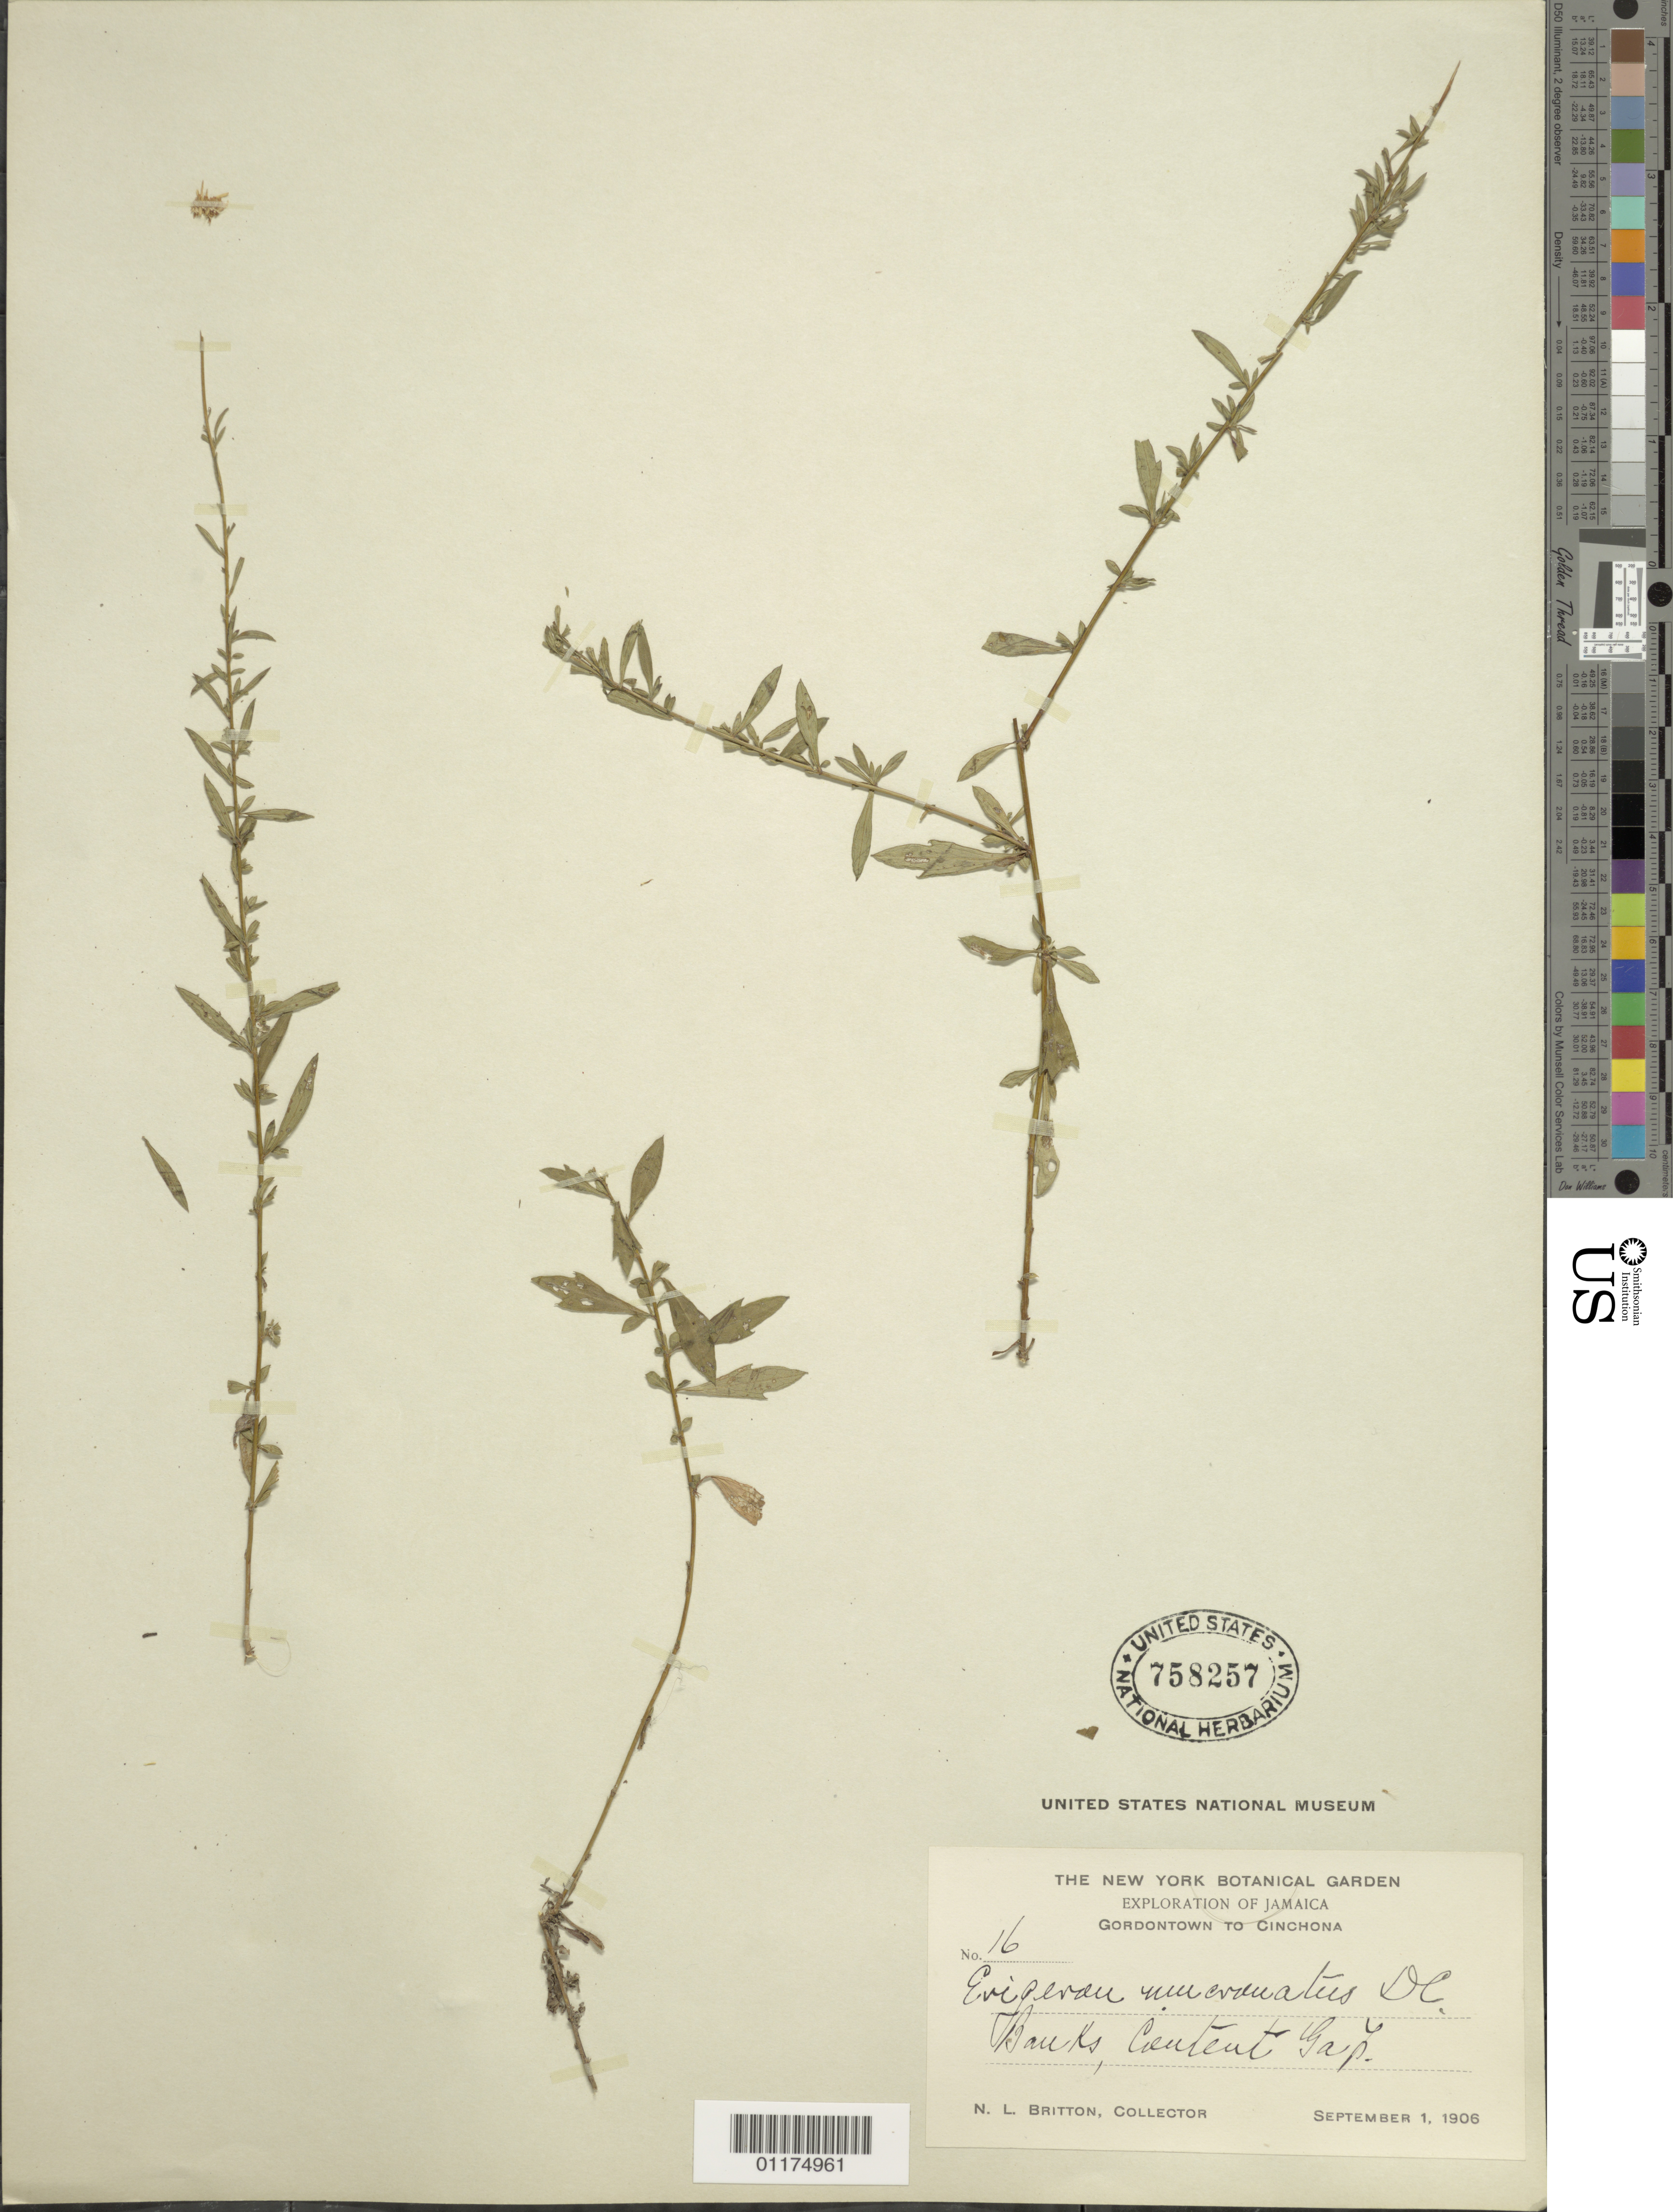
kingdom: Plantae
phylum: Tracheophyta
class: Magnoliopsida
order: Asterales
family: Asteraceae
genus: Erigeron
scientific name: Erigeron karvinskianus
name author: DC.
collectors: N. Britton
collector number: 16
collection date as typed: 01 Sep 1906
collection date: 1906-09-01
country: Jamaica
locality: Banks, Content Gap.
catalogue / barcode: US 758257